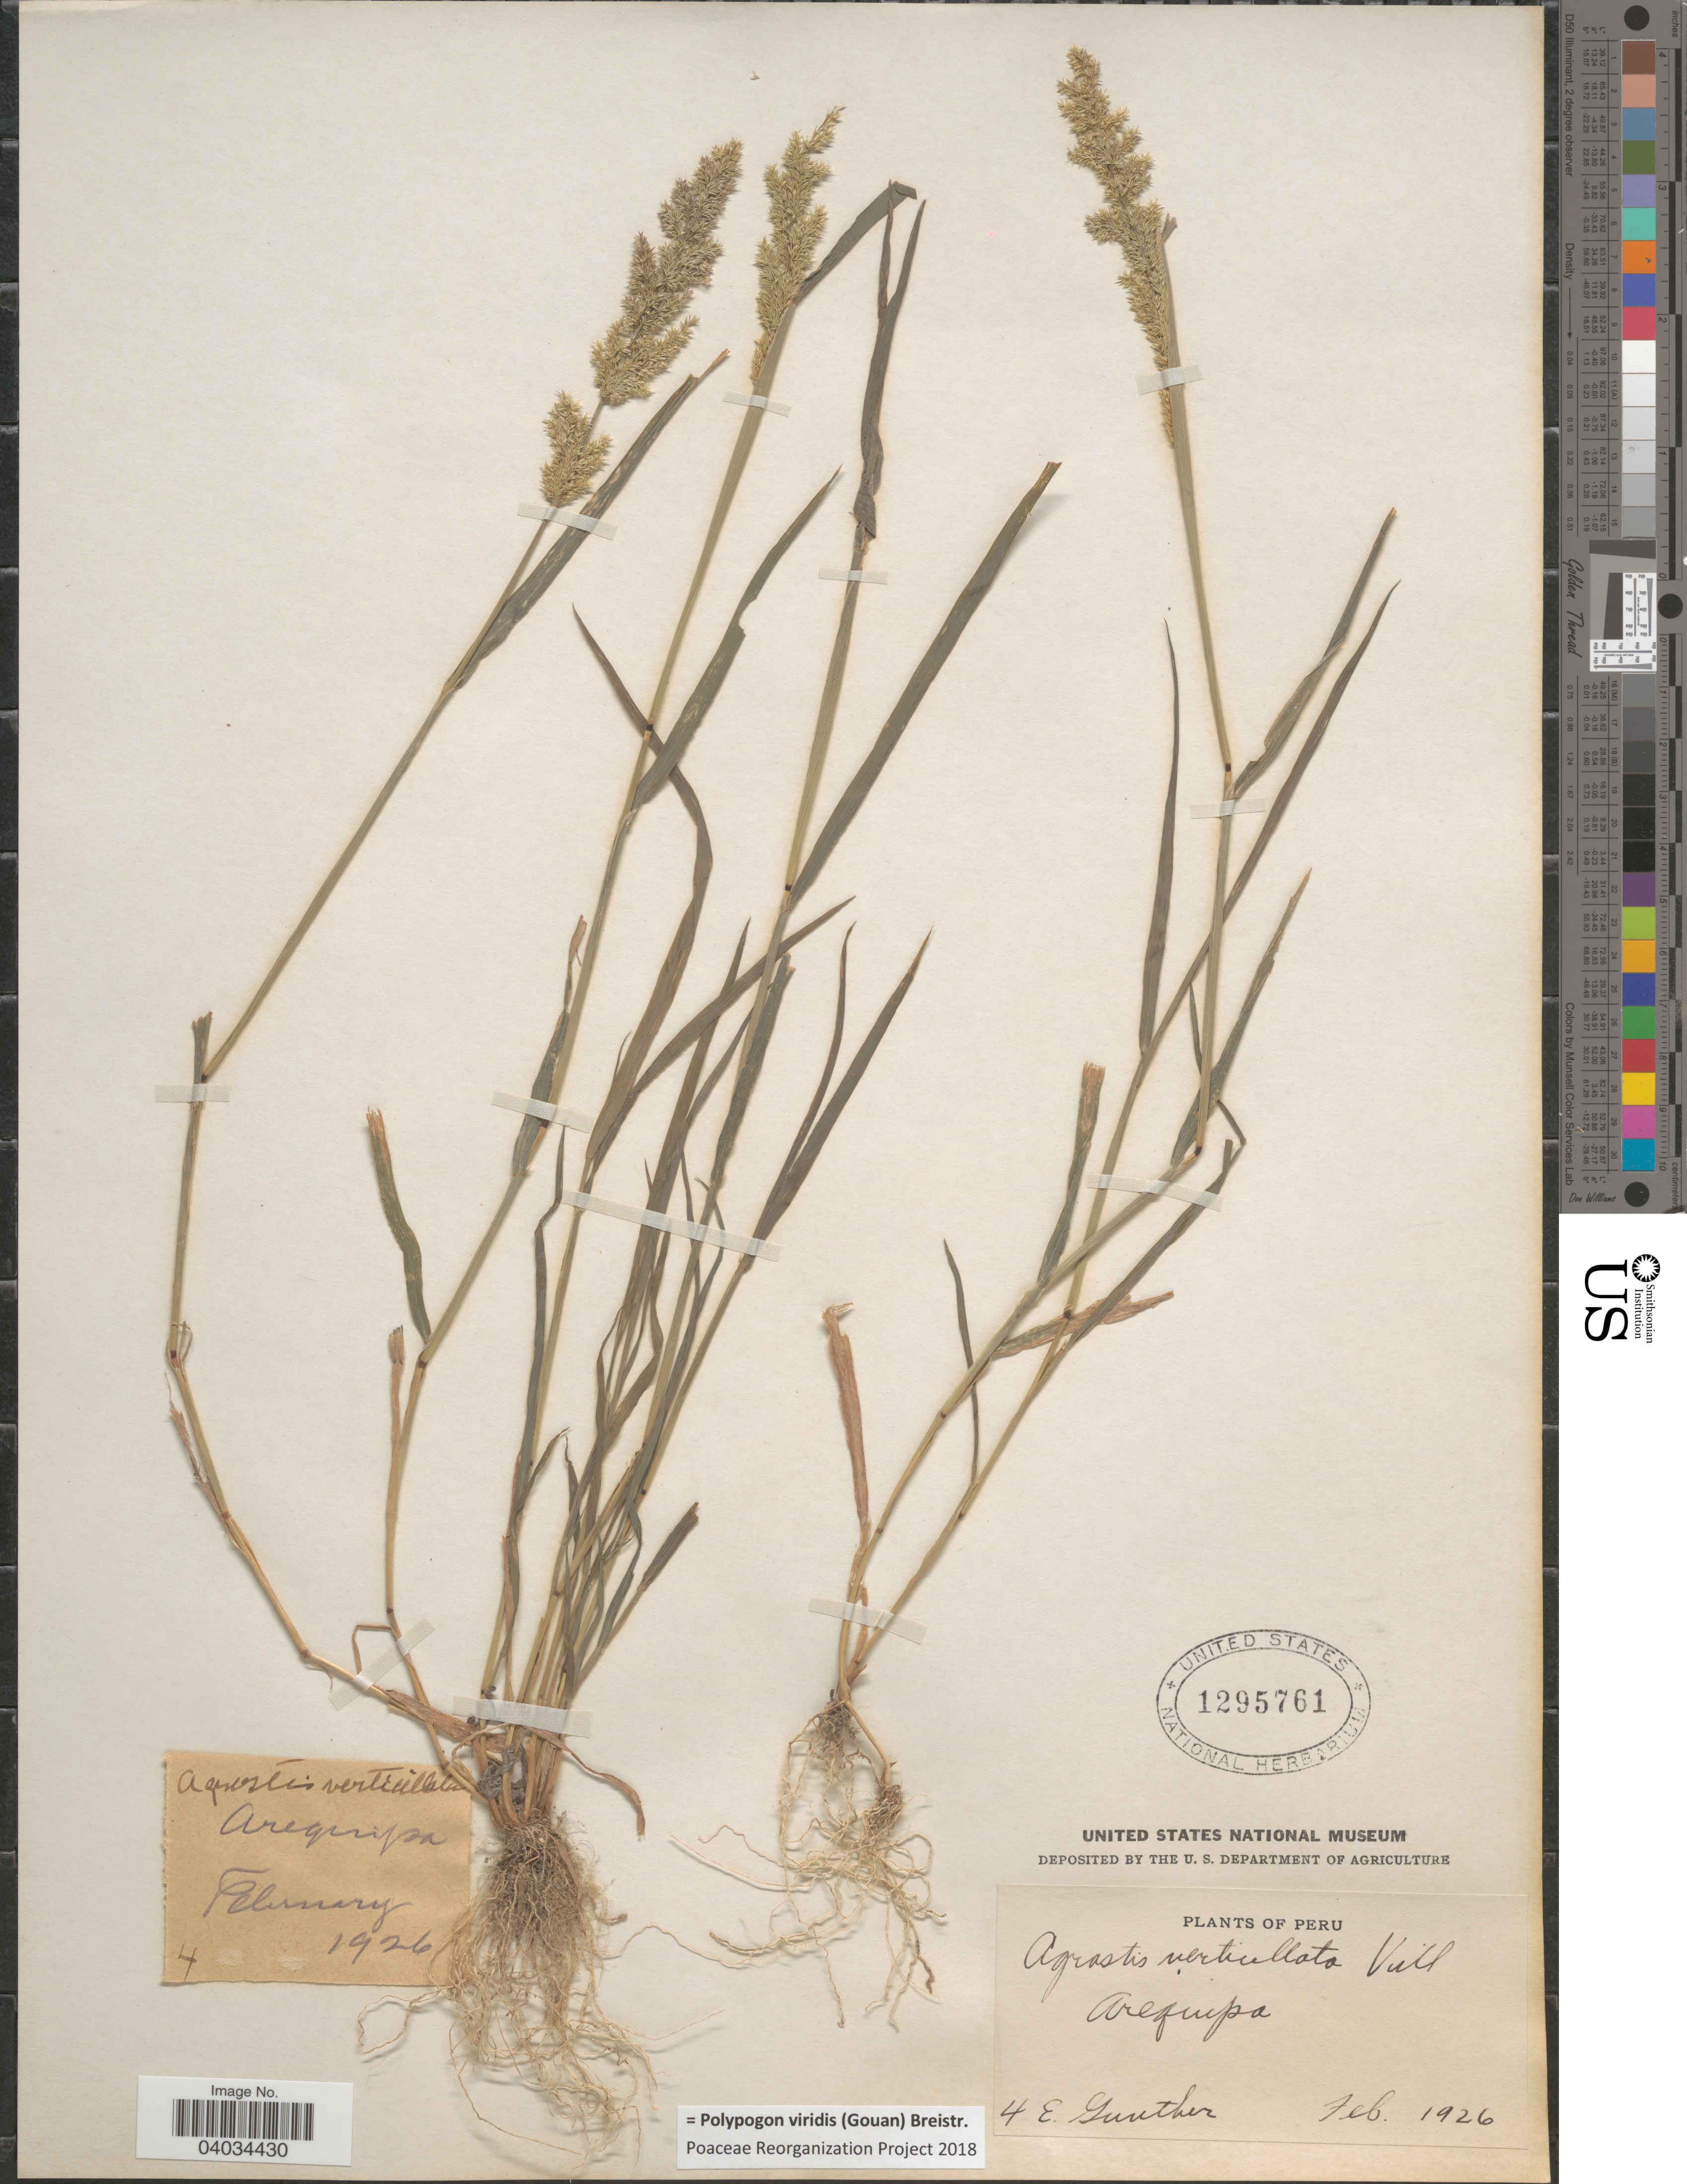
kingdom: Plantae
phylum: Tracheophyta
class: Liliopsida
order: Poales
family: Poaceae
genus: Polypogon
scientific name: Polypogon viridis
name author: (Gouan) Breistroffer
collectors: E. Gunther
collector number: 4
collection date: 1926-02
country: Peru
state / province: Arequipa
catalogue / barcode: US 1295761